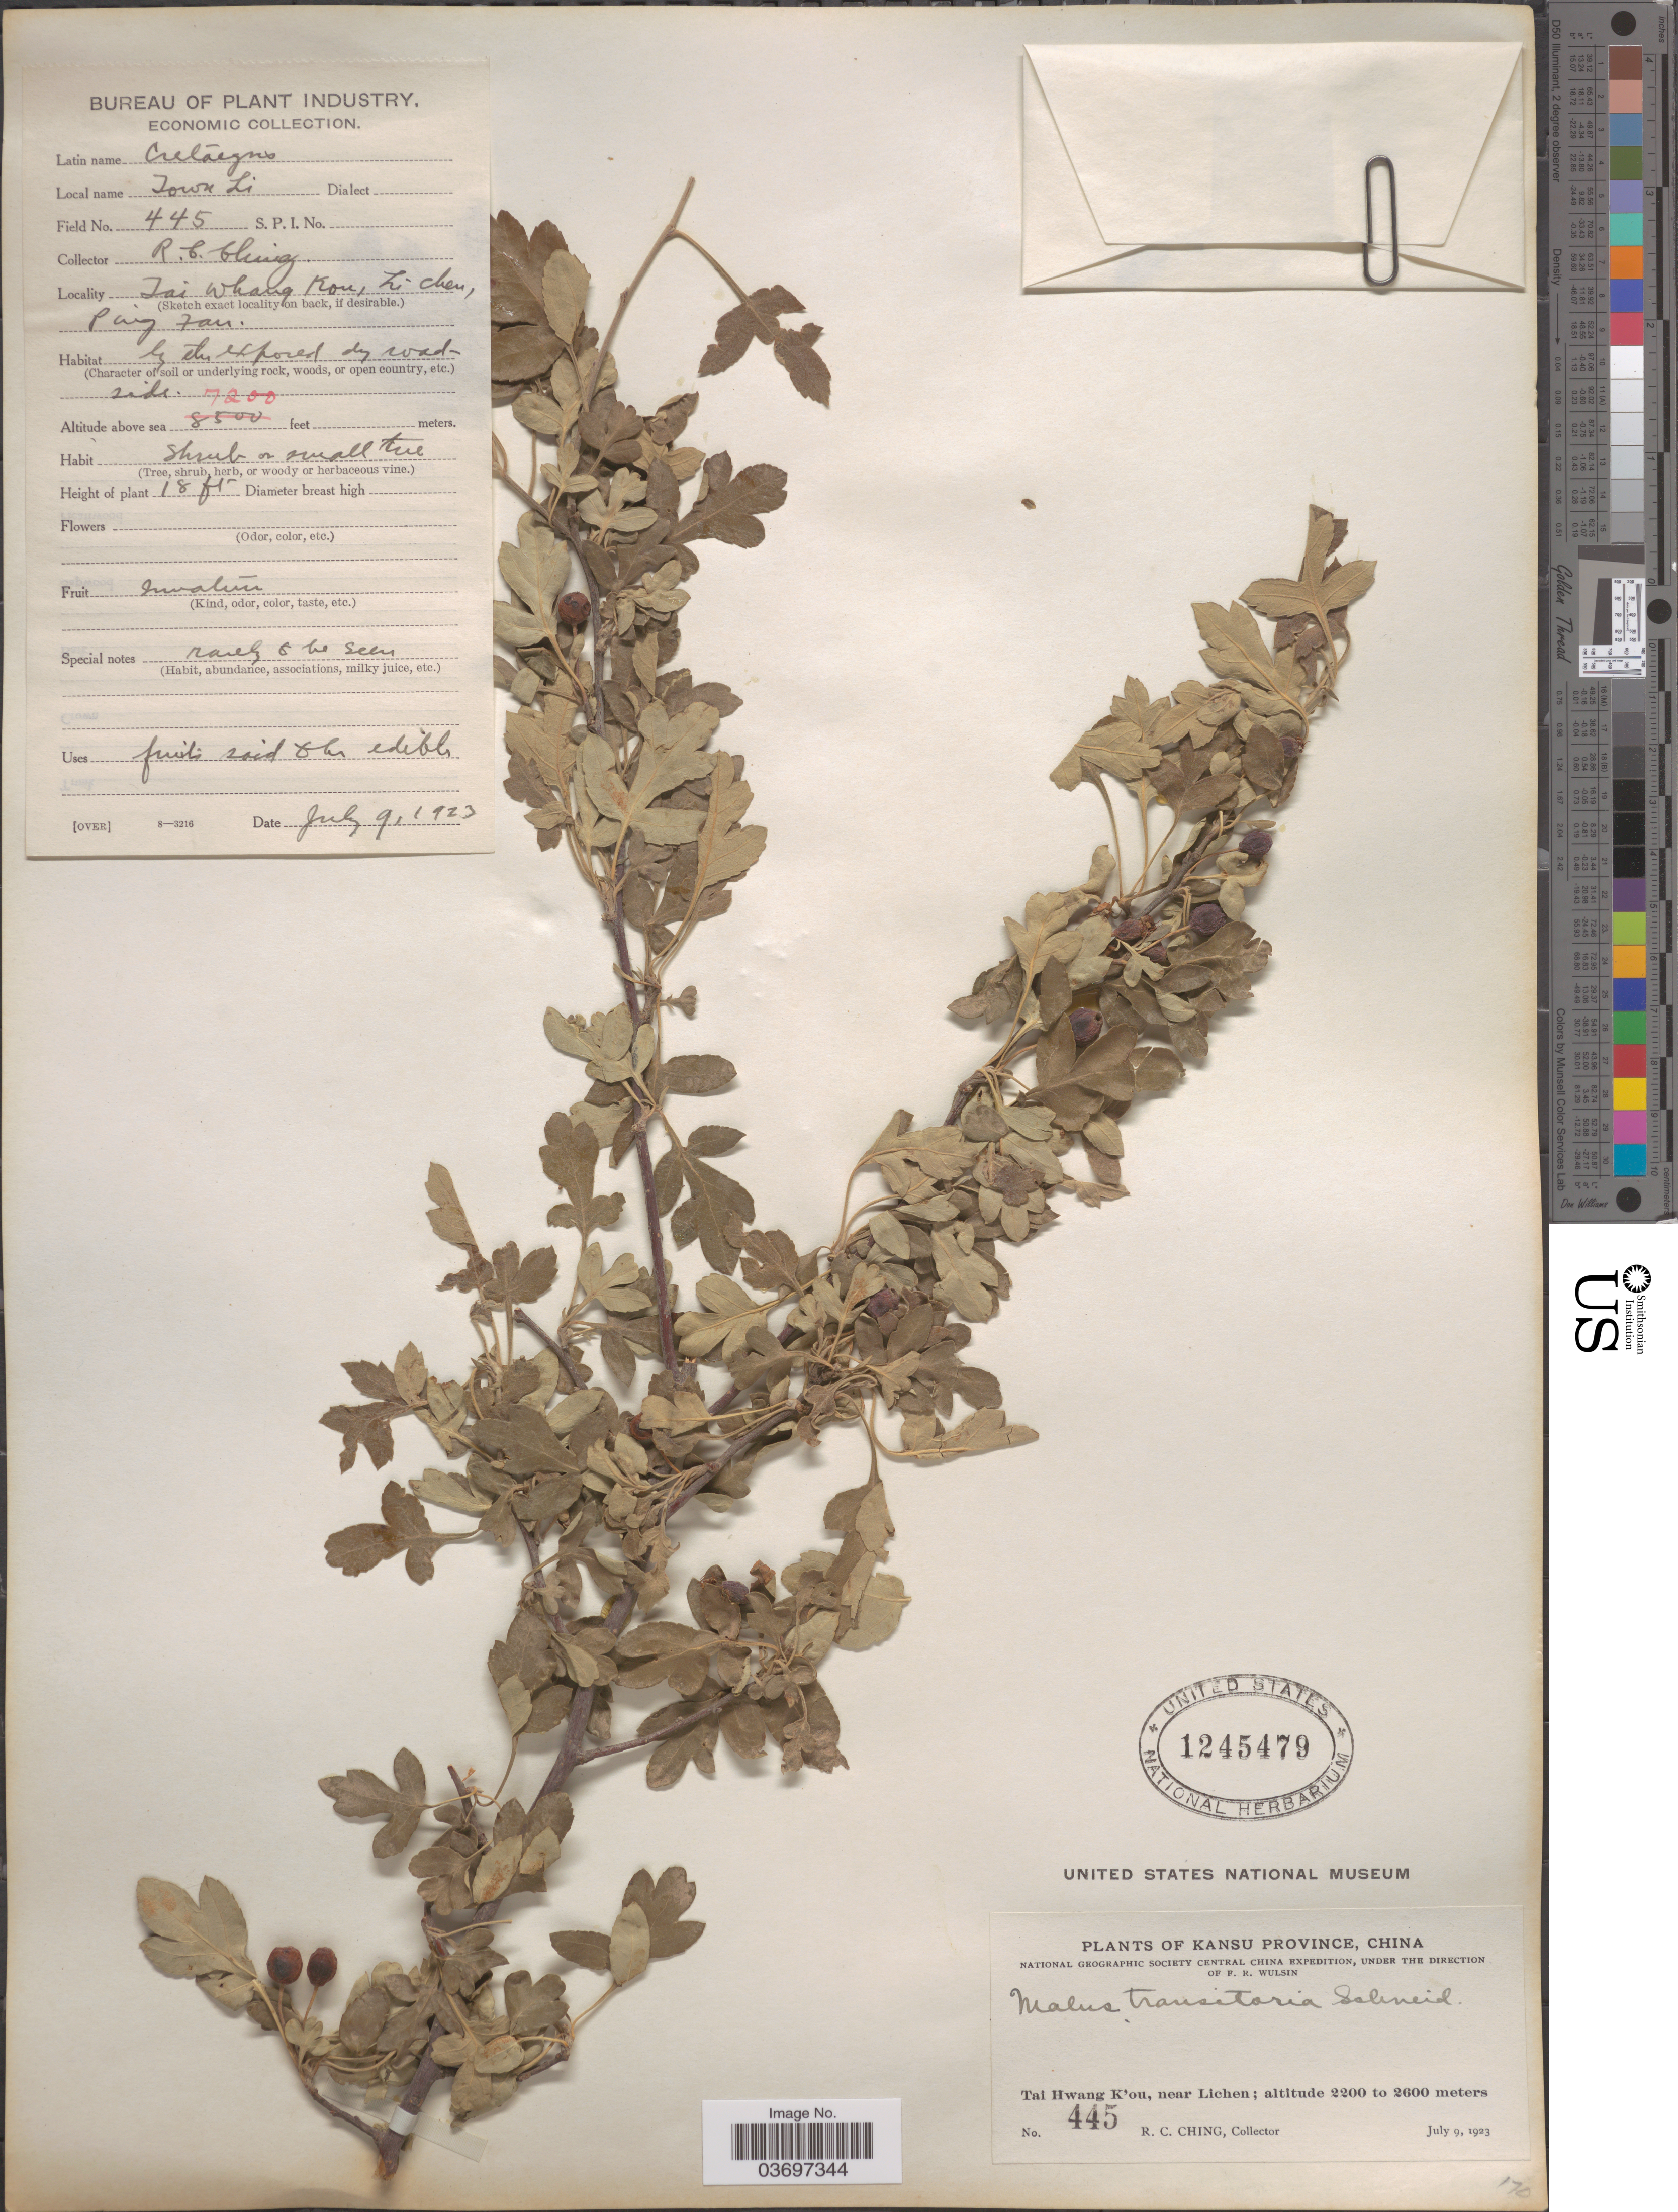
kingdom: Plantae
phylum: Tracheophyta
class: Magnoliopsida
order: Rosales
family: Rosaceae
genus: Malus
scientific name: Malus transitoria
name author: (Batalin) C.K. Schneid.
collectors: R. C. Ching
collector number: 445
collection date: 1923-07-09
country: China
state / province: Gansu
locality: Kansu Province. Tai Hwang K'ou, near Lichen. Ping Fan.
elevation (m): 2195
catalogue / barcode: US 1245479